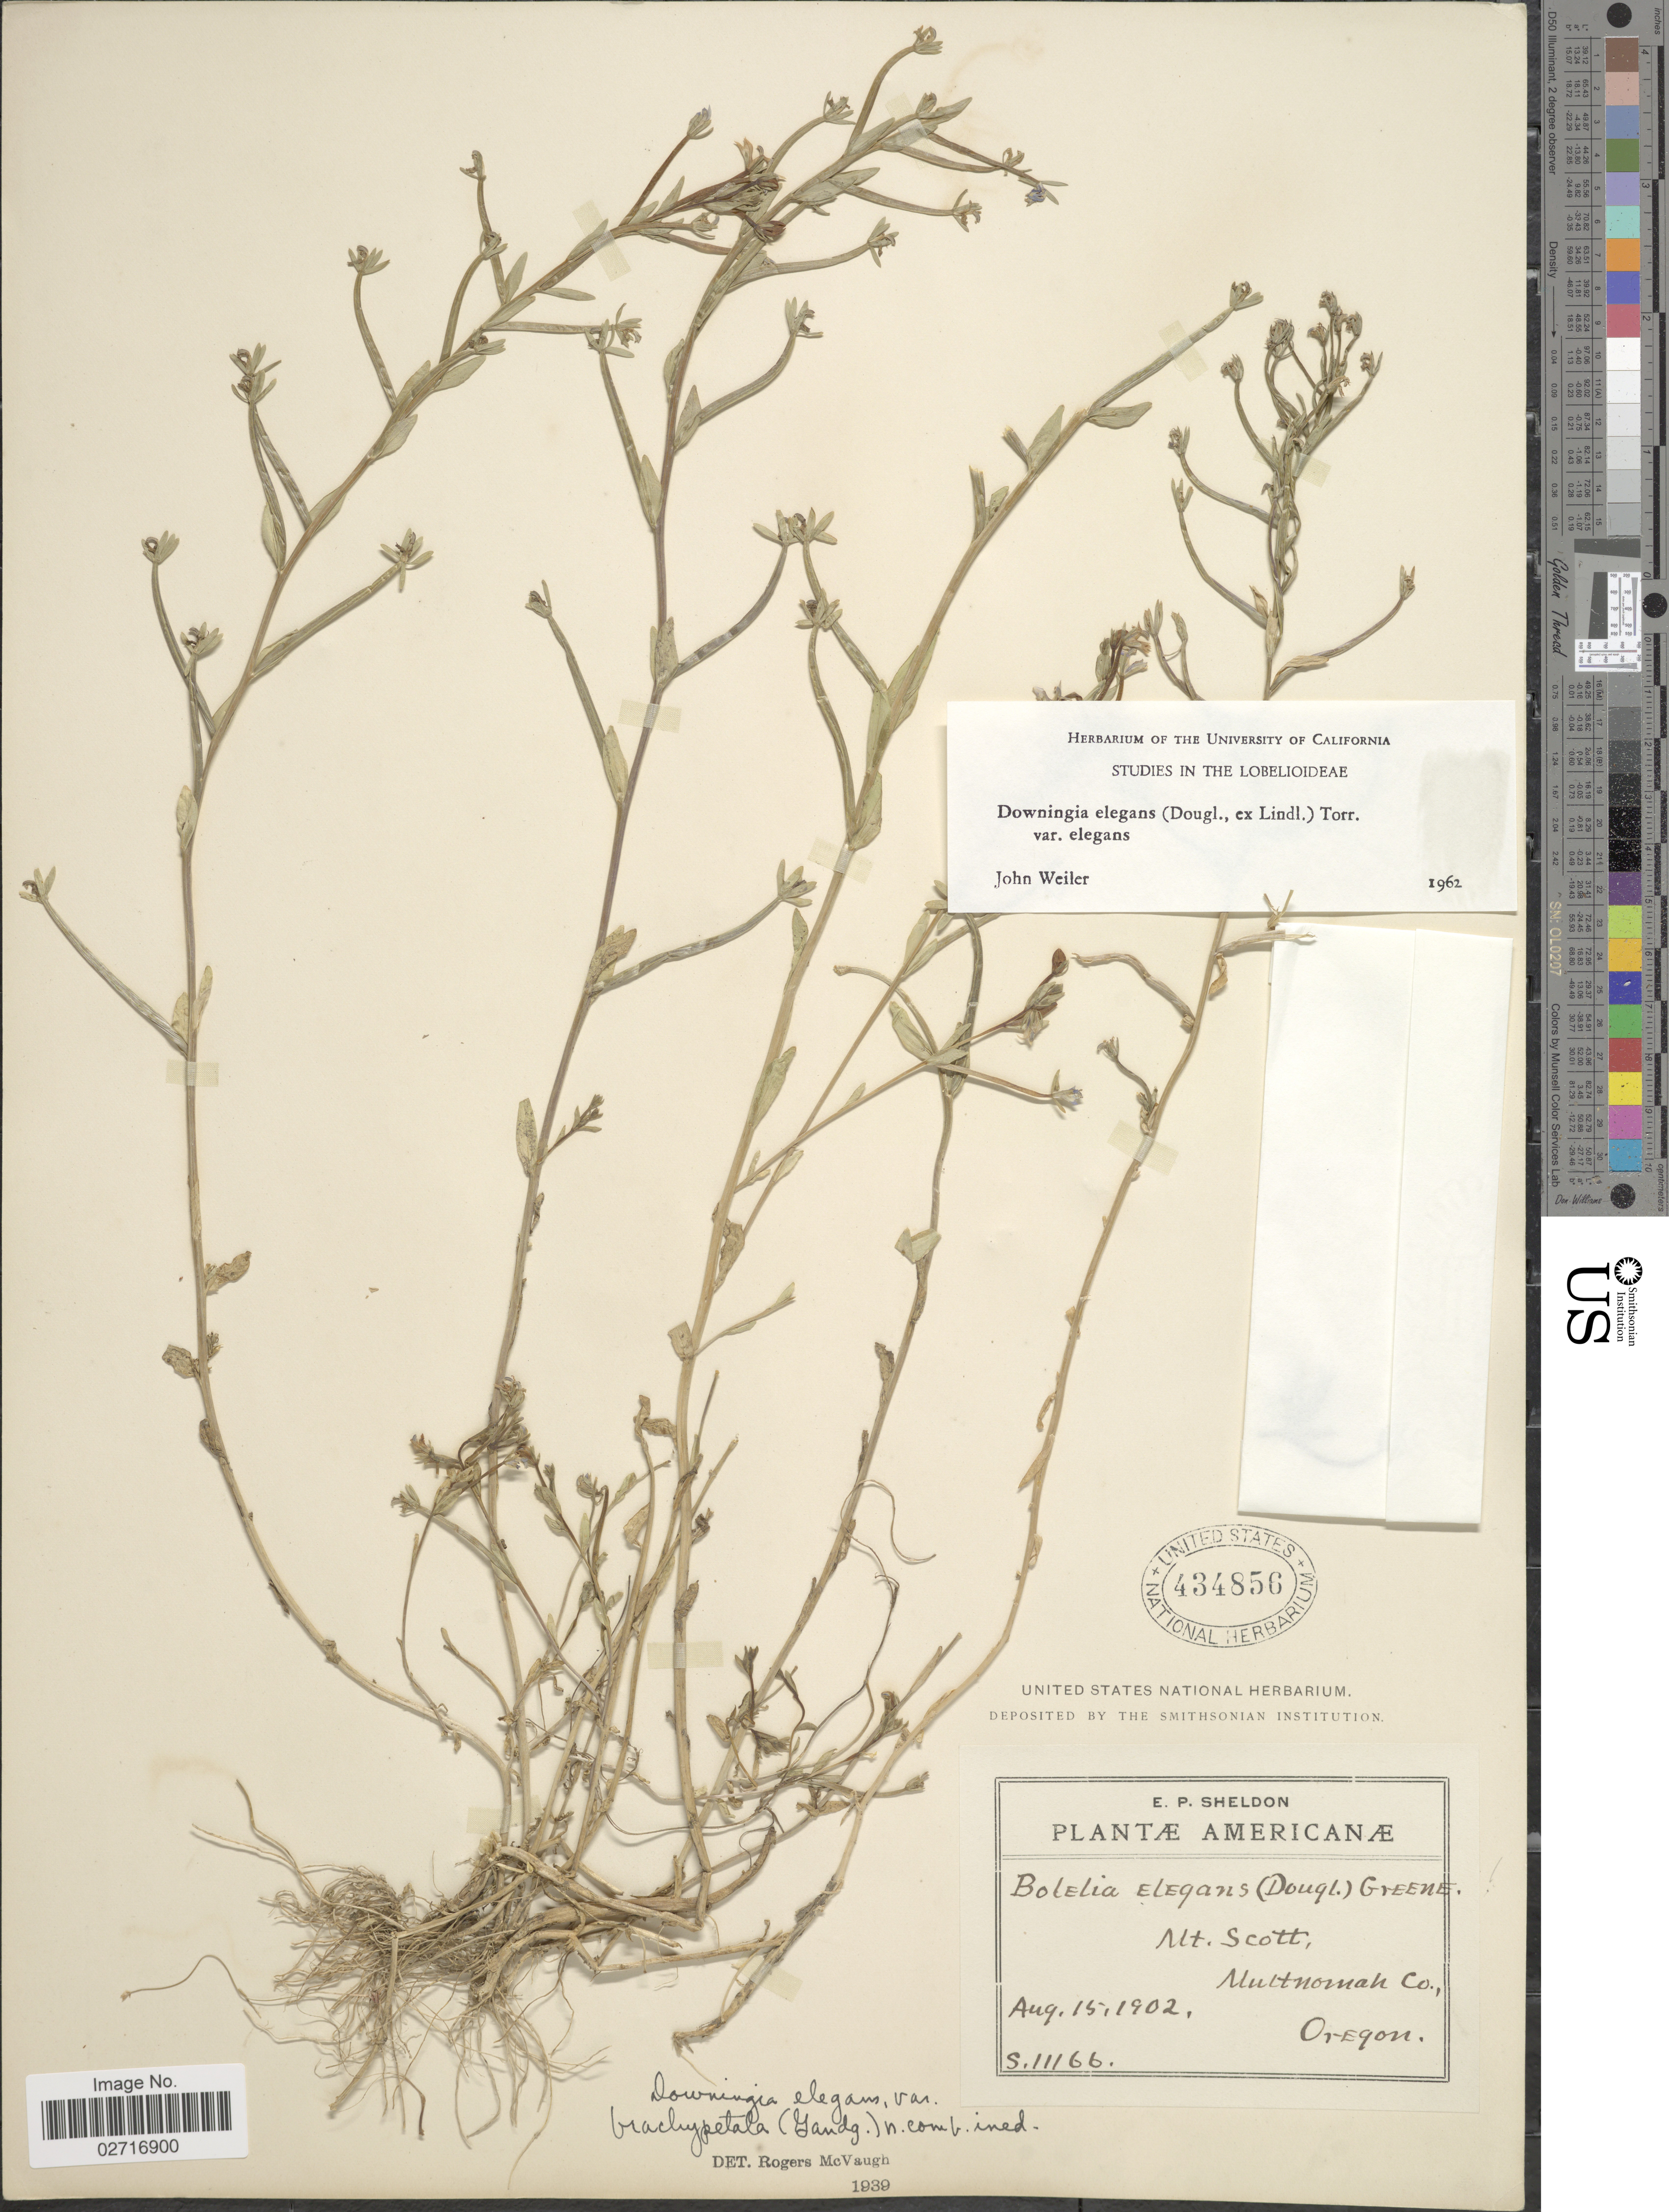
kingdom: Plantae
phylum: Tracheophyta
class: Magnoliopsida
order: Asterales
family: Campanulaceae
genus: Downingia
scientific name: Downingia elegans var. elegans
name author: (Douglas ex Lindl.) Torr. ex A. Gray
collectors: E. P. Sheldon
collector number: S.11166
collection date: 1902-08-15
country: United States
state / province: Oregon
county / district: Multnomah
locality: Mt. Scott, Multnomah Co.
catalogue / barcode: US 434856